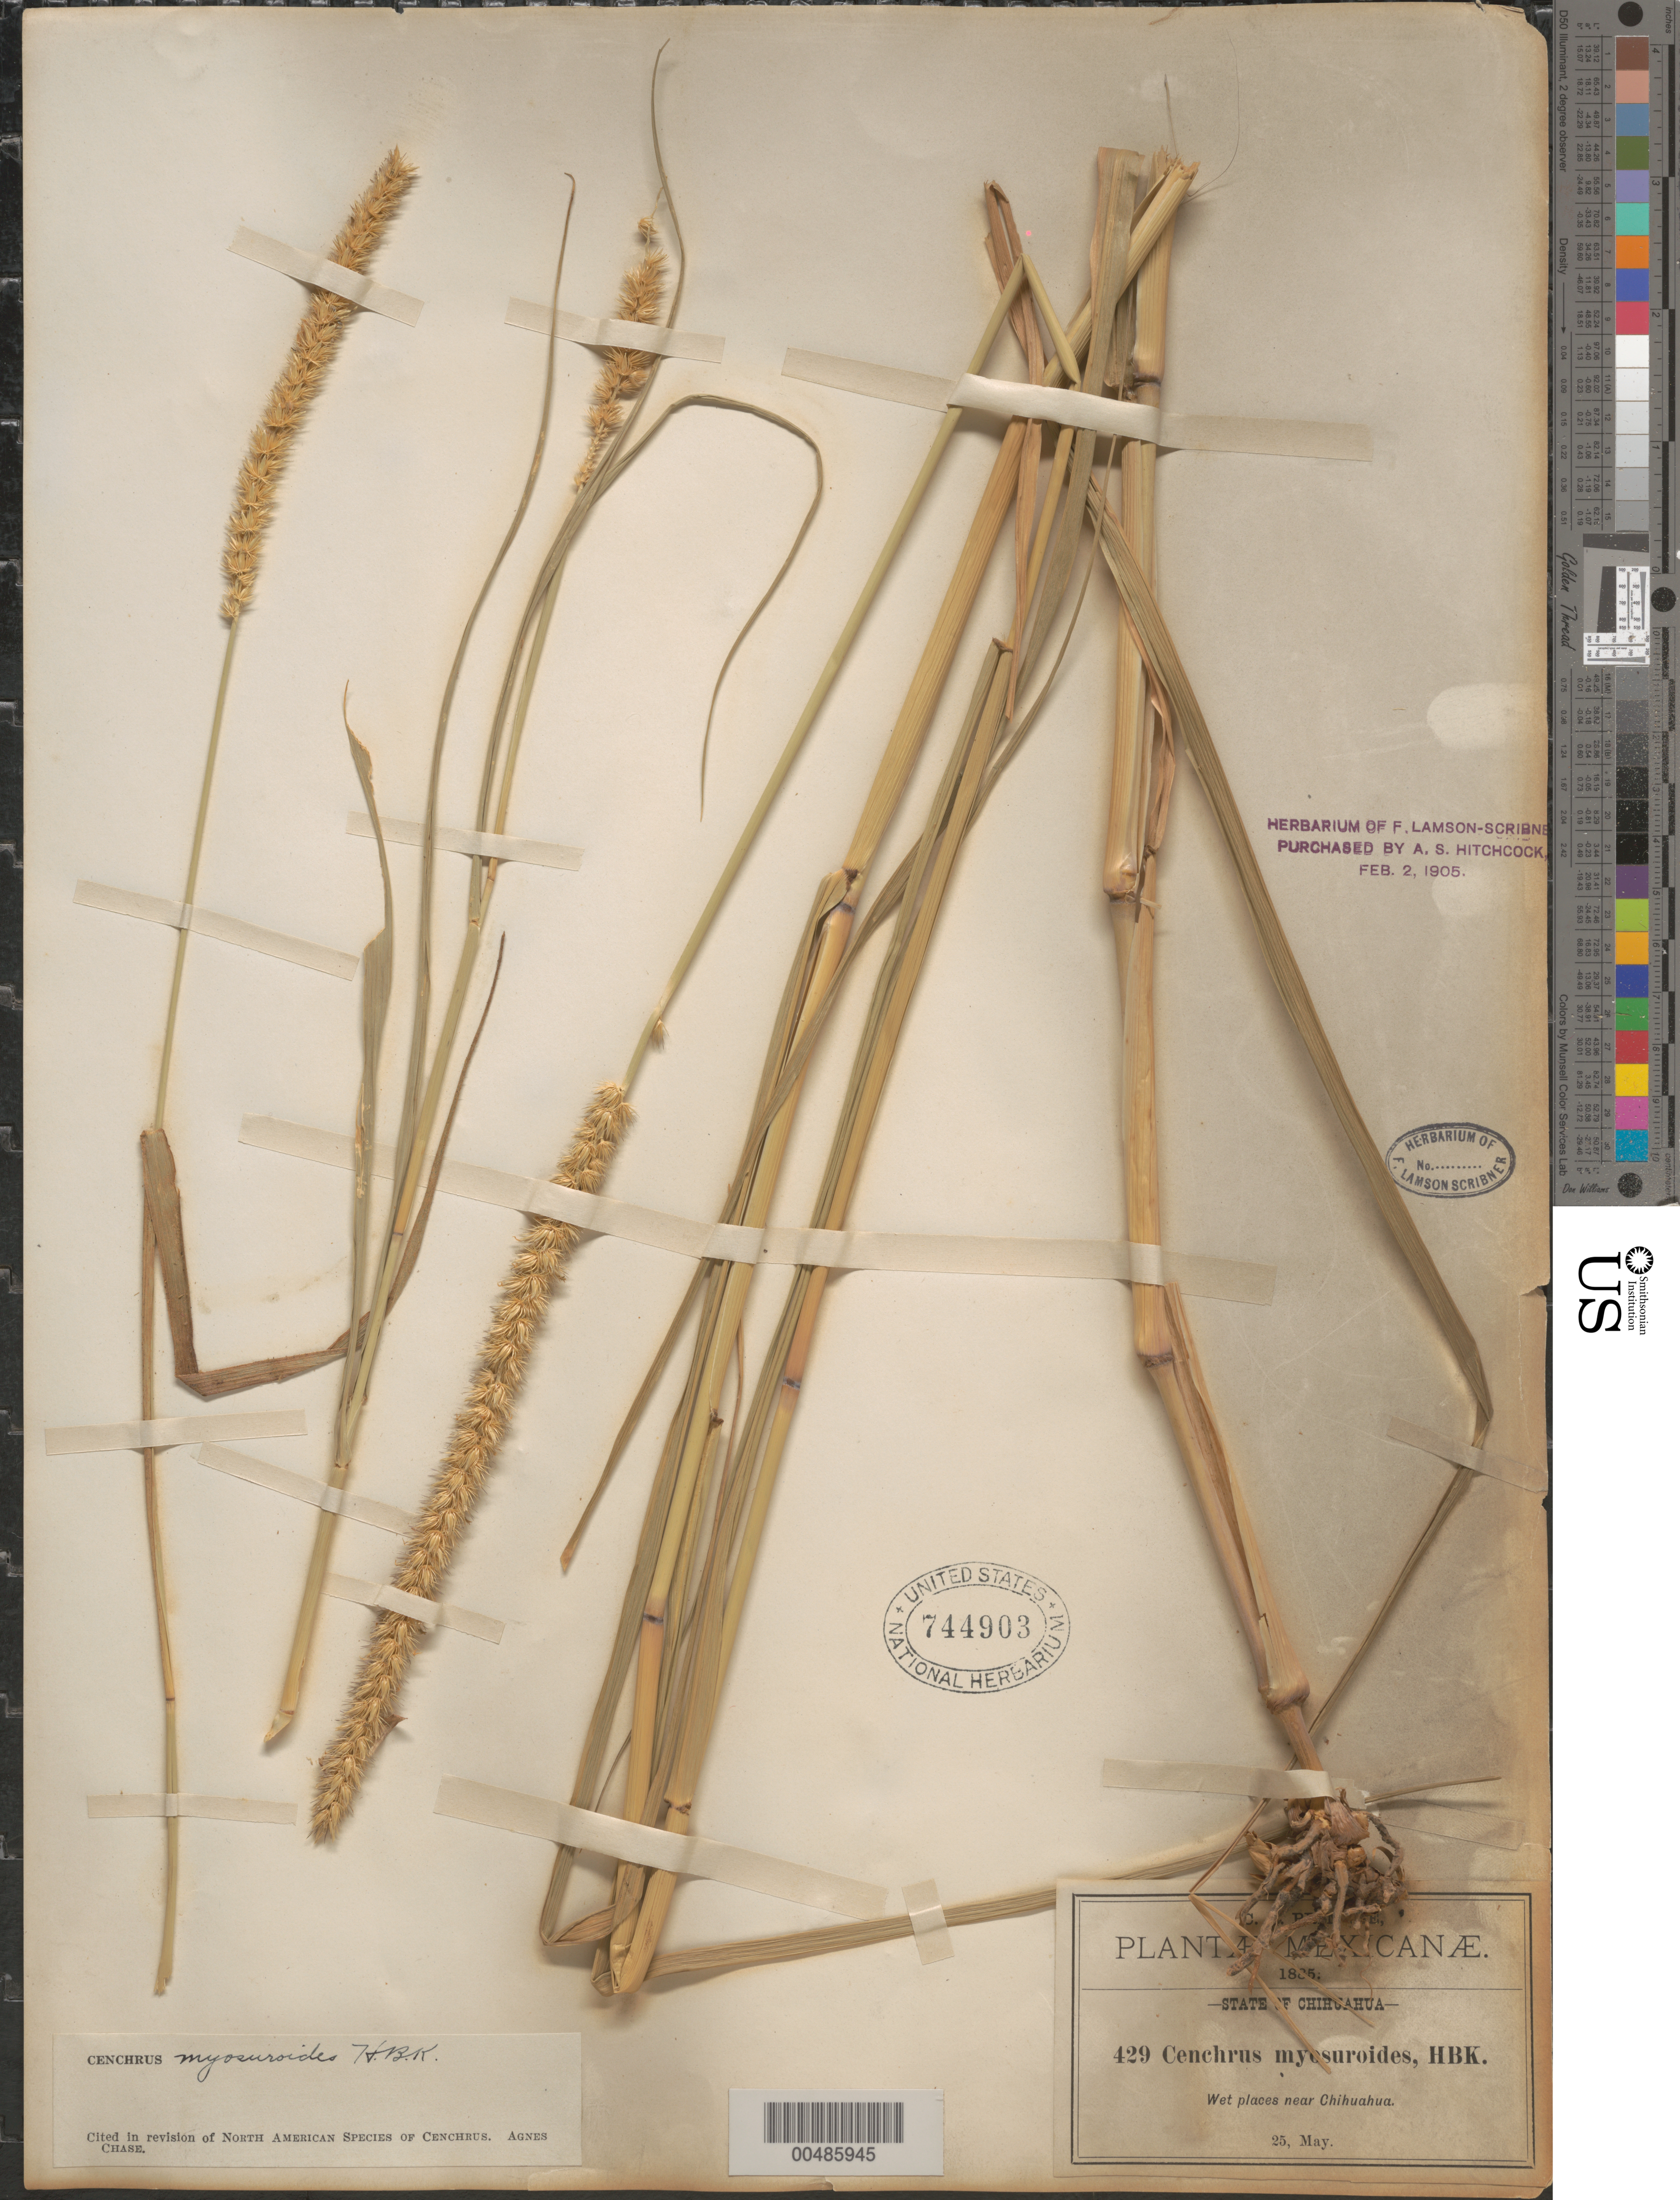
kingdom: Plantae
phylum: Tracheophyta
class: Liliopsida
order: Poales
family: Poaceae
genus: Cenchrus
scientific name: Cenchrus myosuroides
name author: Kunth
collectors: C. G. Pringle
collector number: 429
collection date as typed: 25 May 1885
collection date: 1885-05-25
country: Mexico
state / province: Chihuahua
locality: Near Chihuahua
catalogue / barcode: US 744903